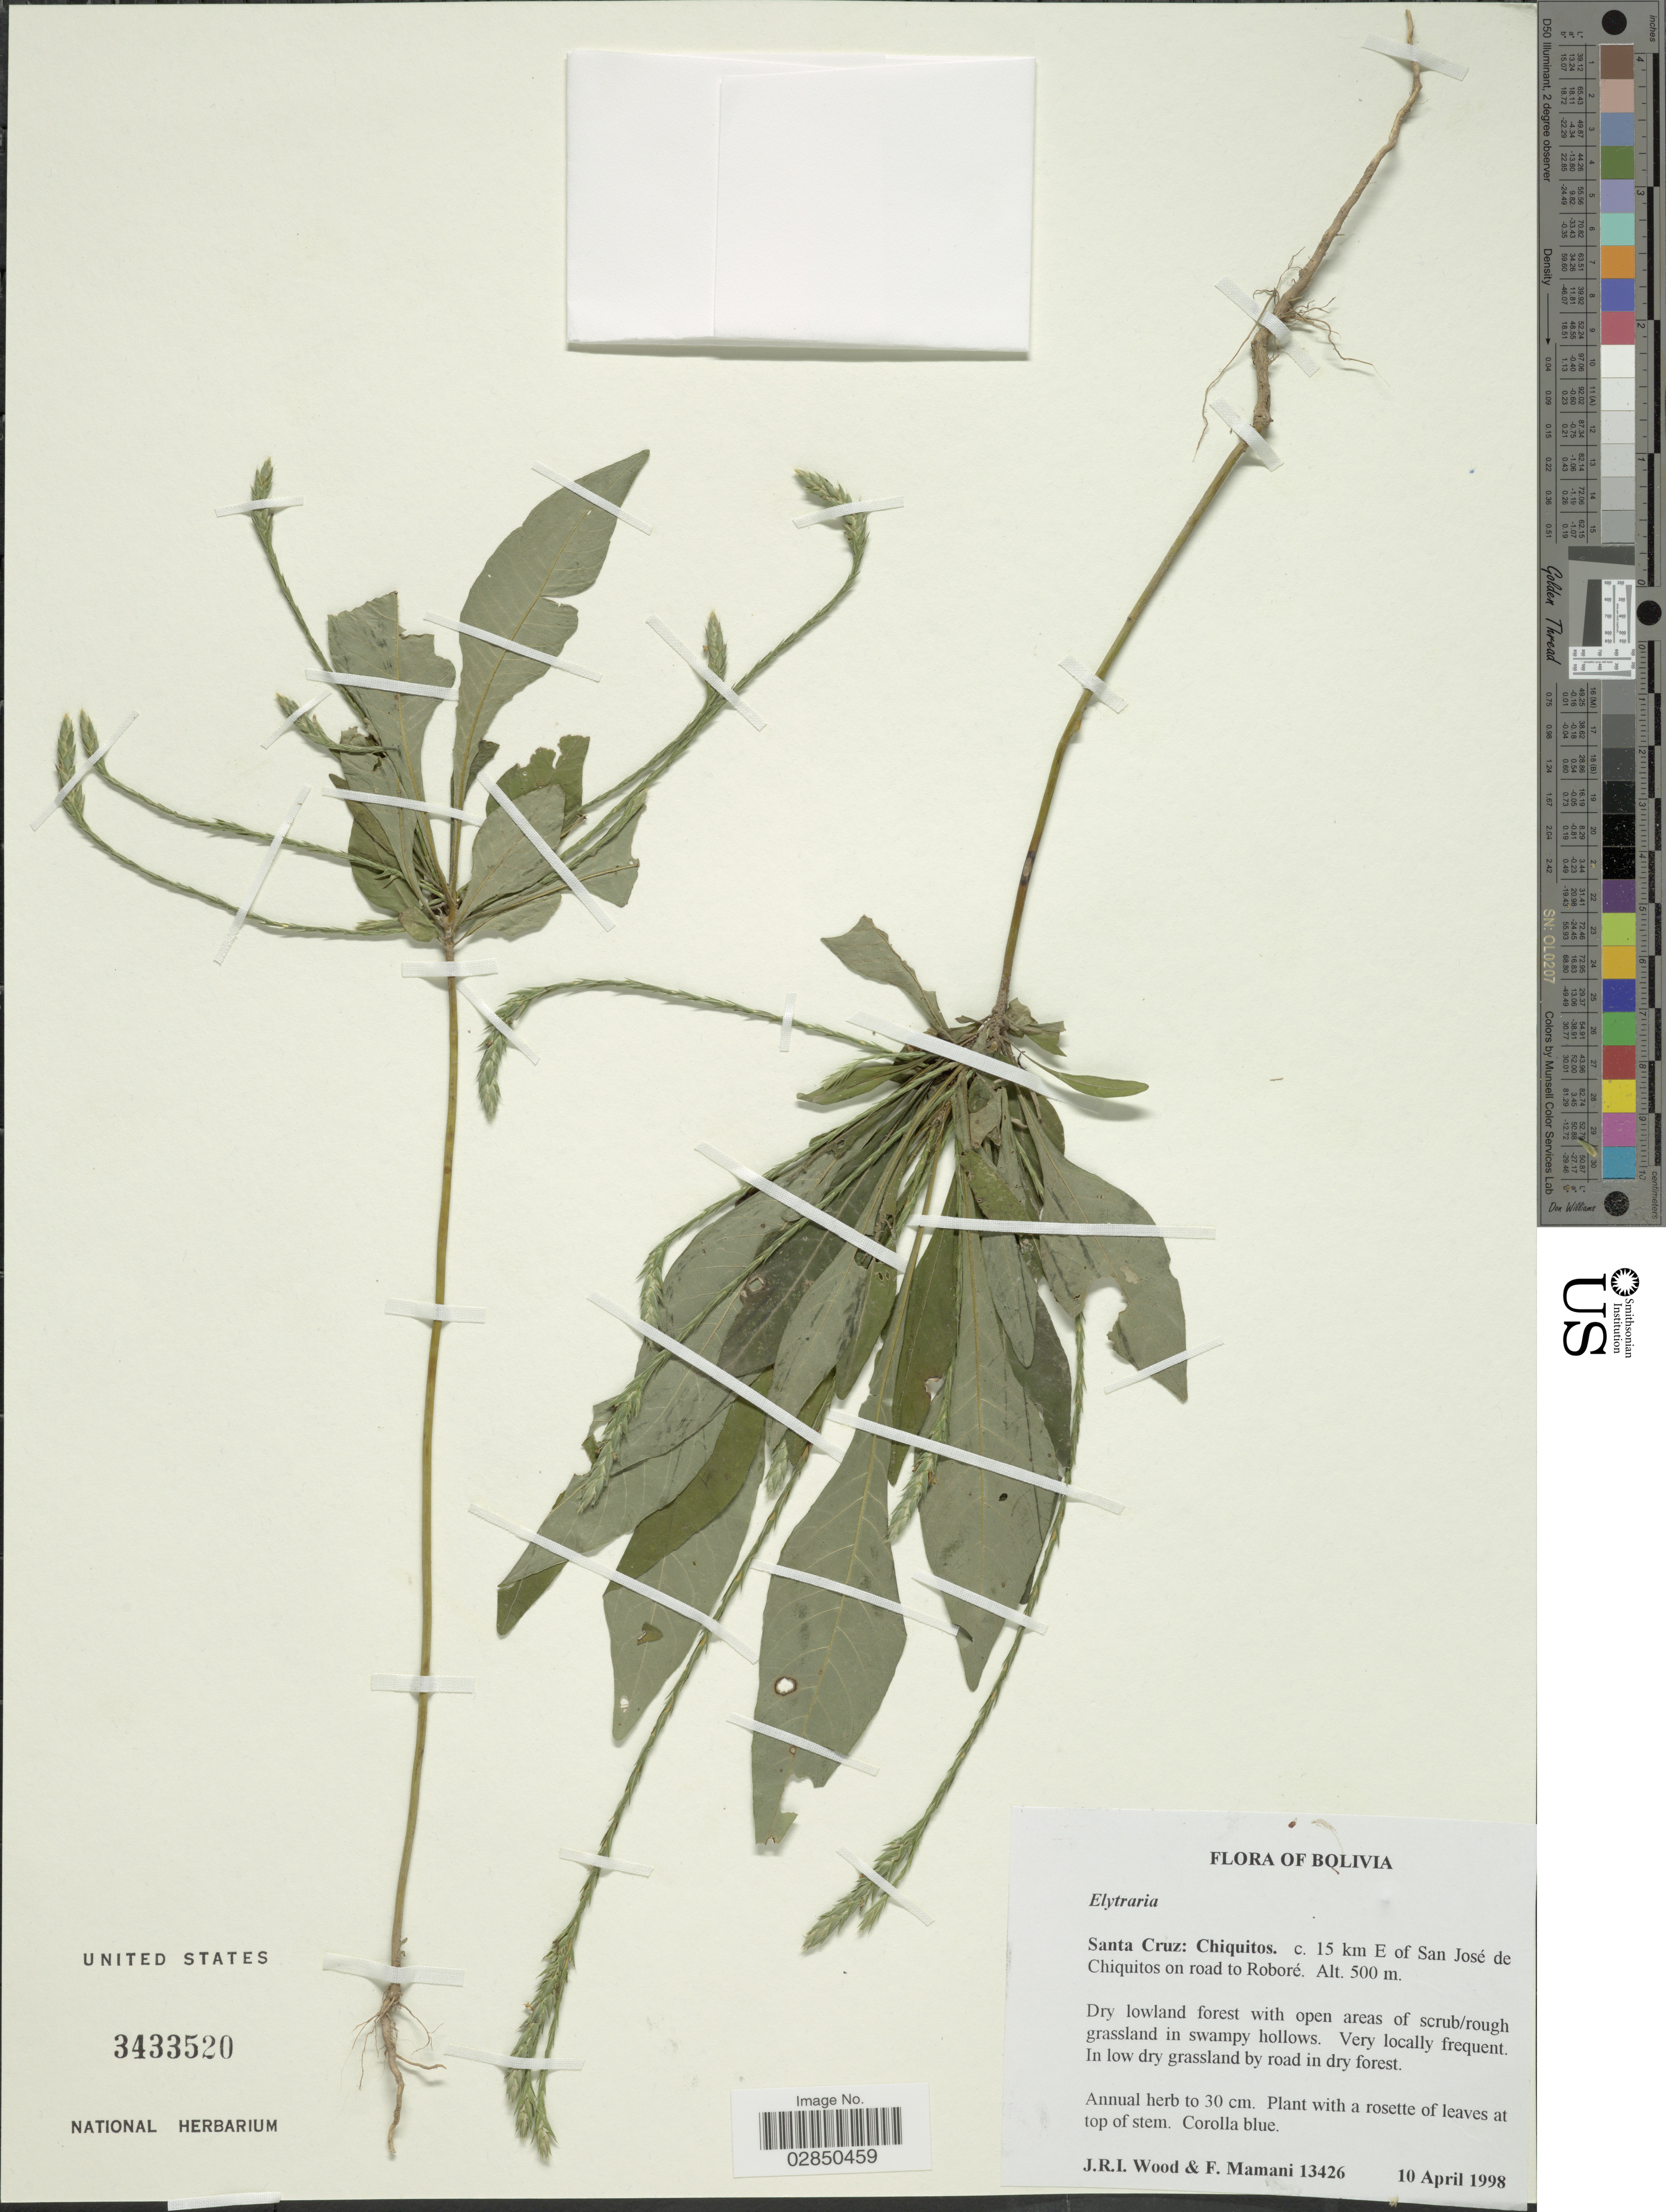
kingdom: Plantae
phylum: Tracheophyta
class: Magnoliopsida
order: Lamiales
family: Acanthaceae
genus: Elytraria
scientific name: Elytraria imbricata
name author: (Vahl) Pers.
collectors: J. R. I. Wood & F. Mamani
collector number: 13426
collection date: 1998-04-10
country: Bolivia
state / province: Santa Cruz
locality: Chiquitos. c. 15 km E of San José de Chiquitos on road to Roboré.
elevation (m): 500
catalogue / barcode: US 3433520